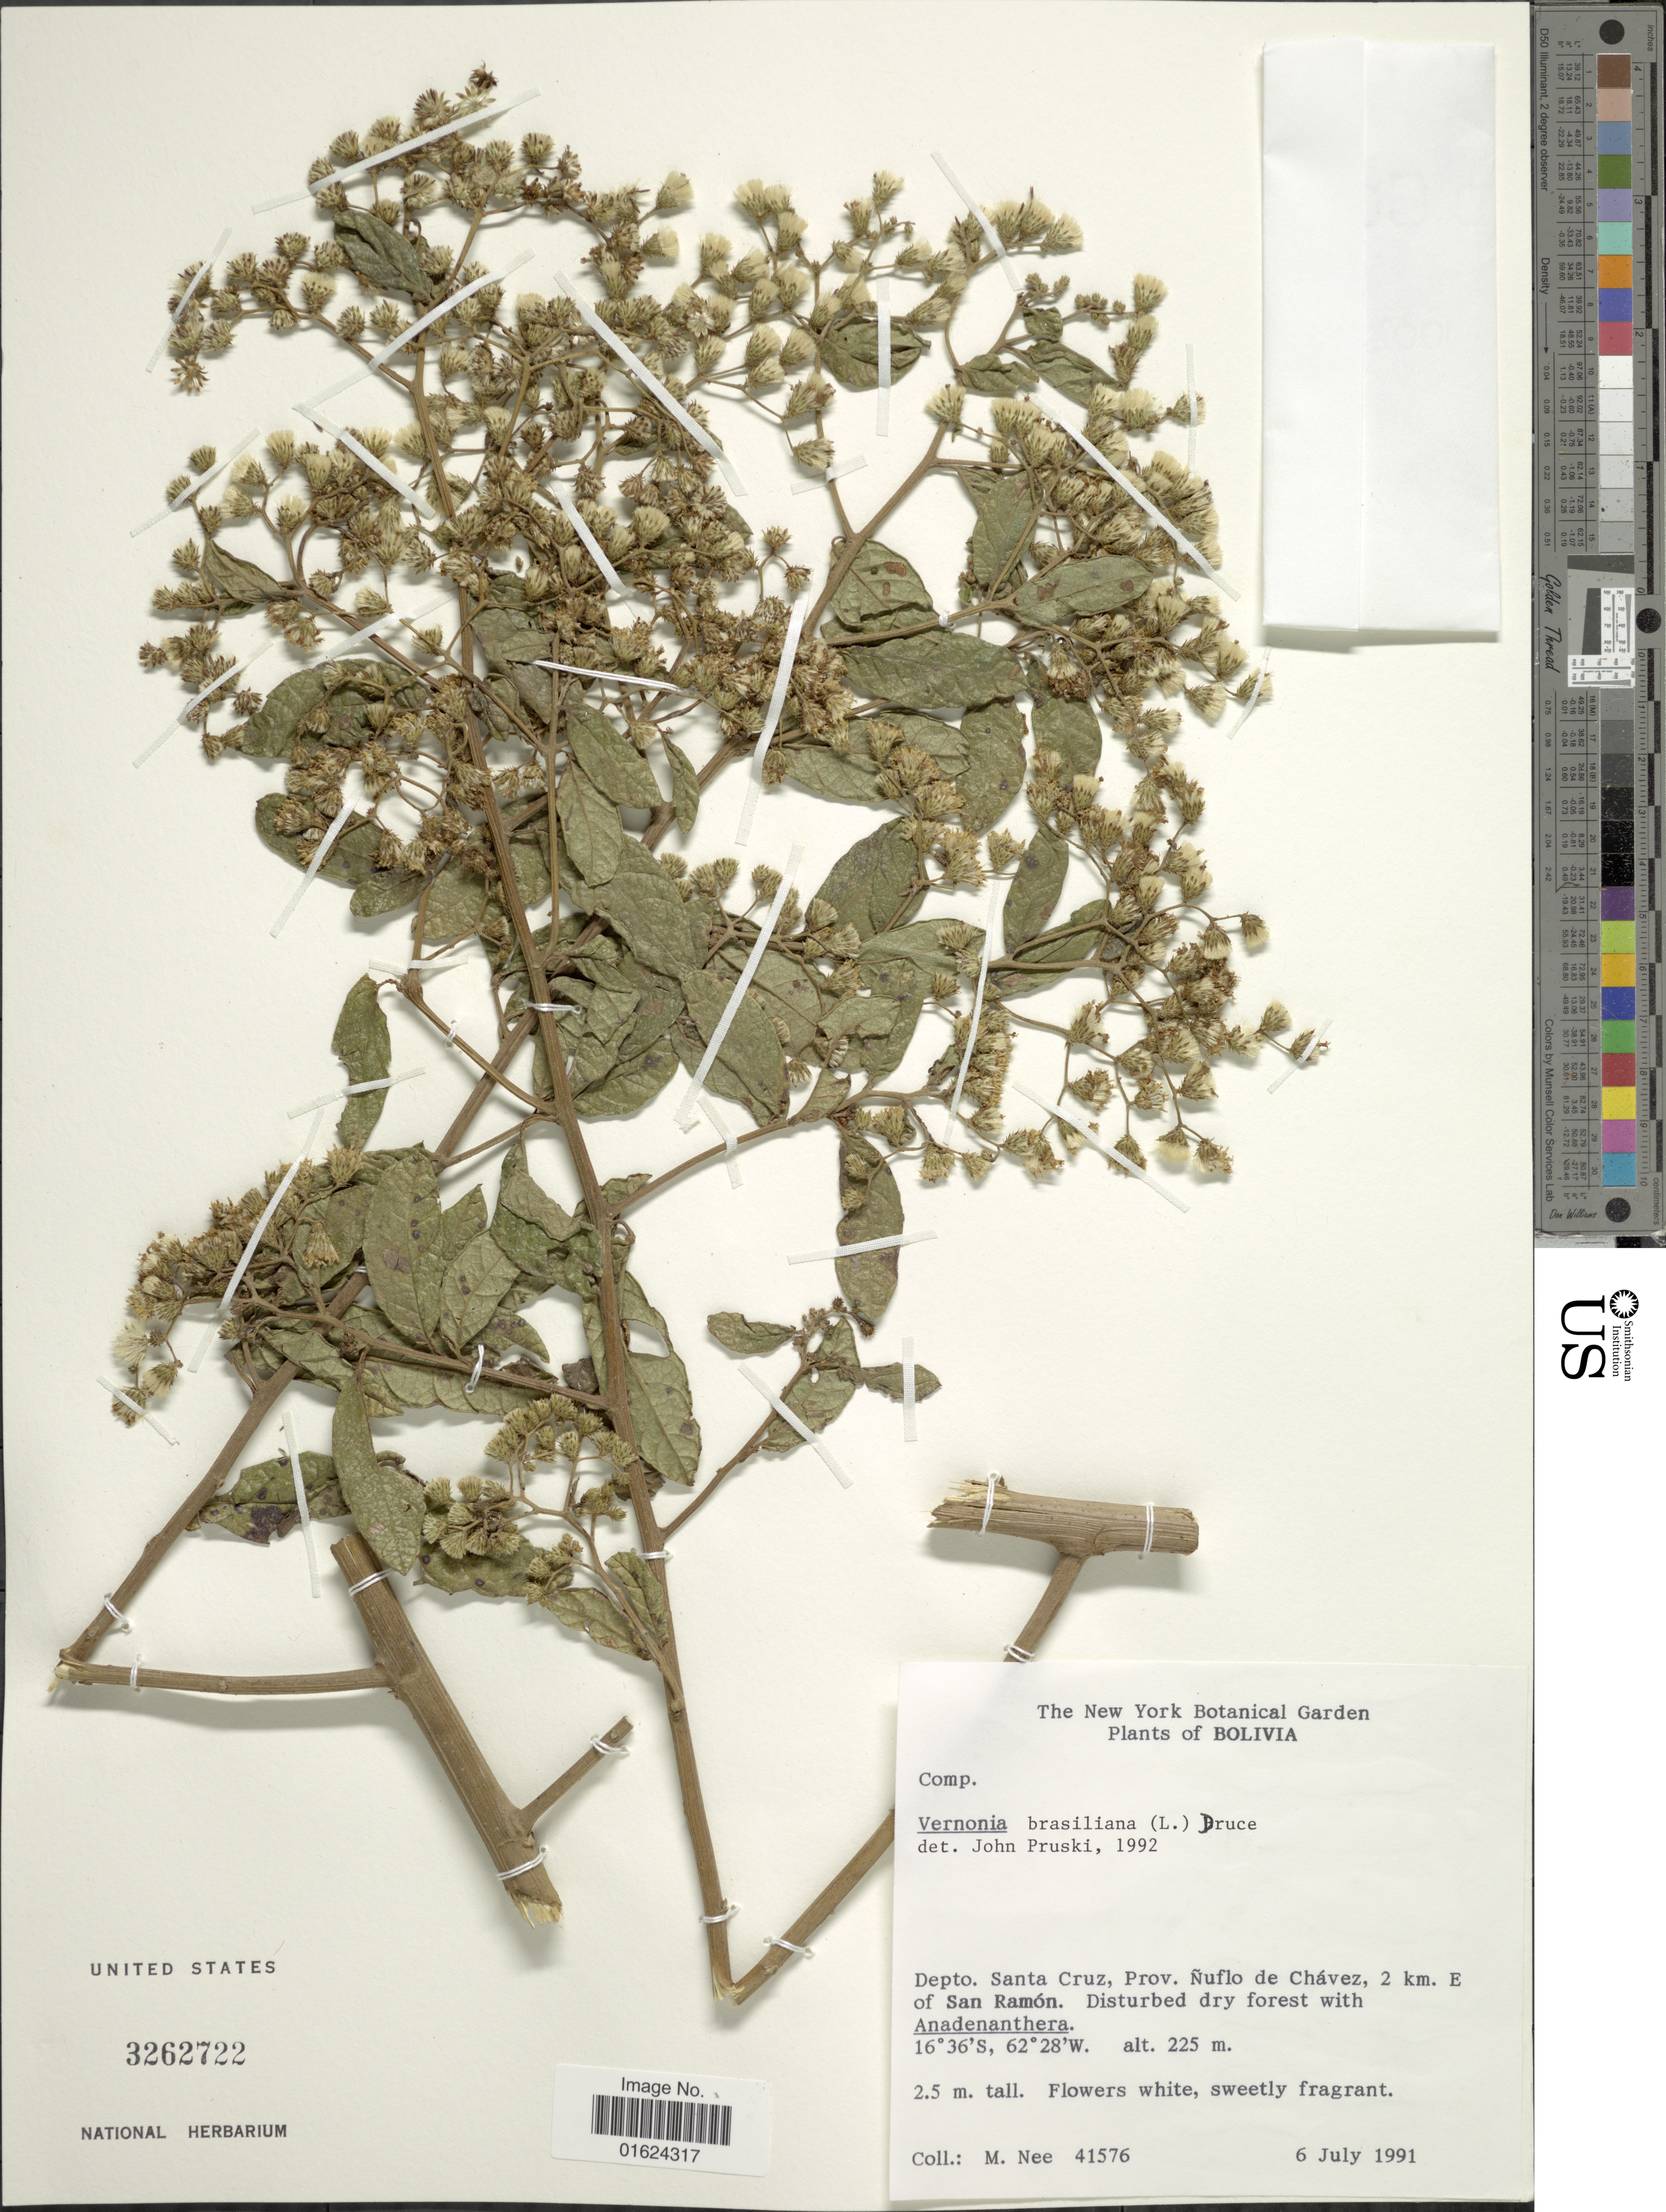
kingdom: Plantae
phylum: Tracheophyta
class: Magnoliopsida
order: Asterales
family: Asteraceae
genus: Vernonia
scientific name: Vernonia brasiliana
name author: (L.) Druce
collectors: M. Nee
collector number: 41576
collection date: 1991-07-06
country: Bolivia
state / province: Santa Cruz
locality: Bolivia. Depto. Santa Cruz, Prov. Nuflo de Chavez, 2 km. E of San Ramon.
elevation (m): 225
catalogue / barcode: US 3262722